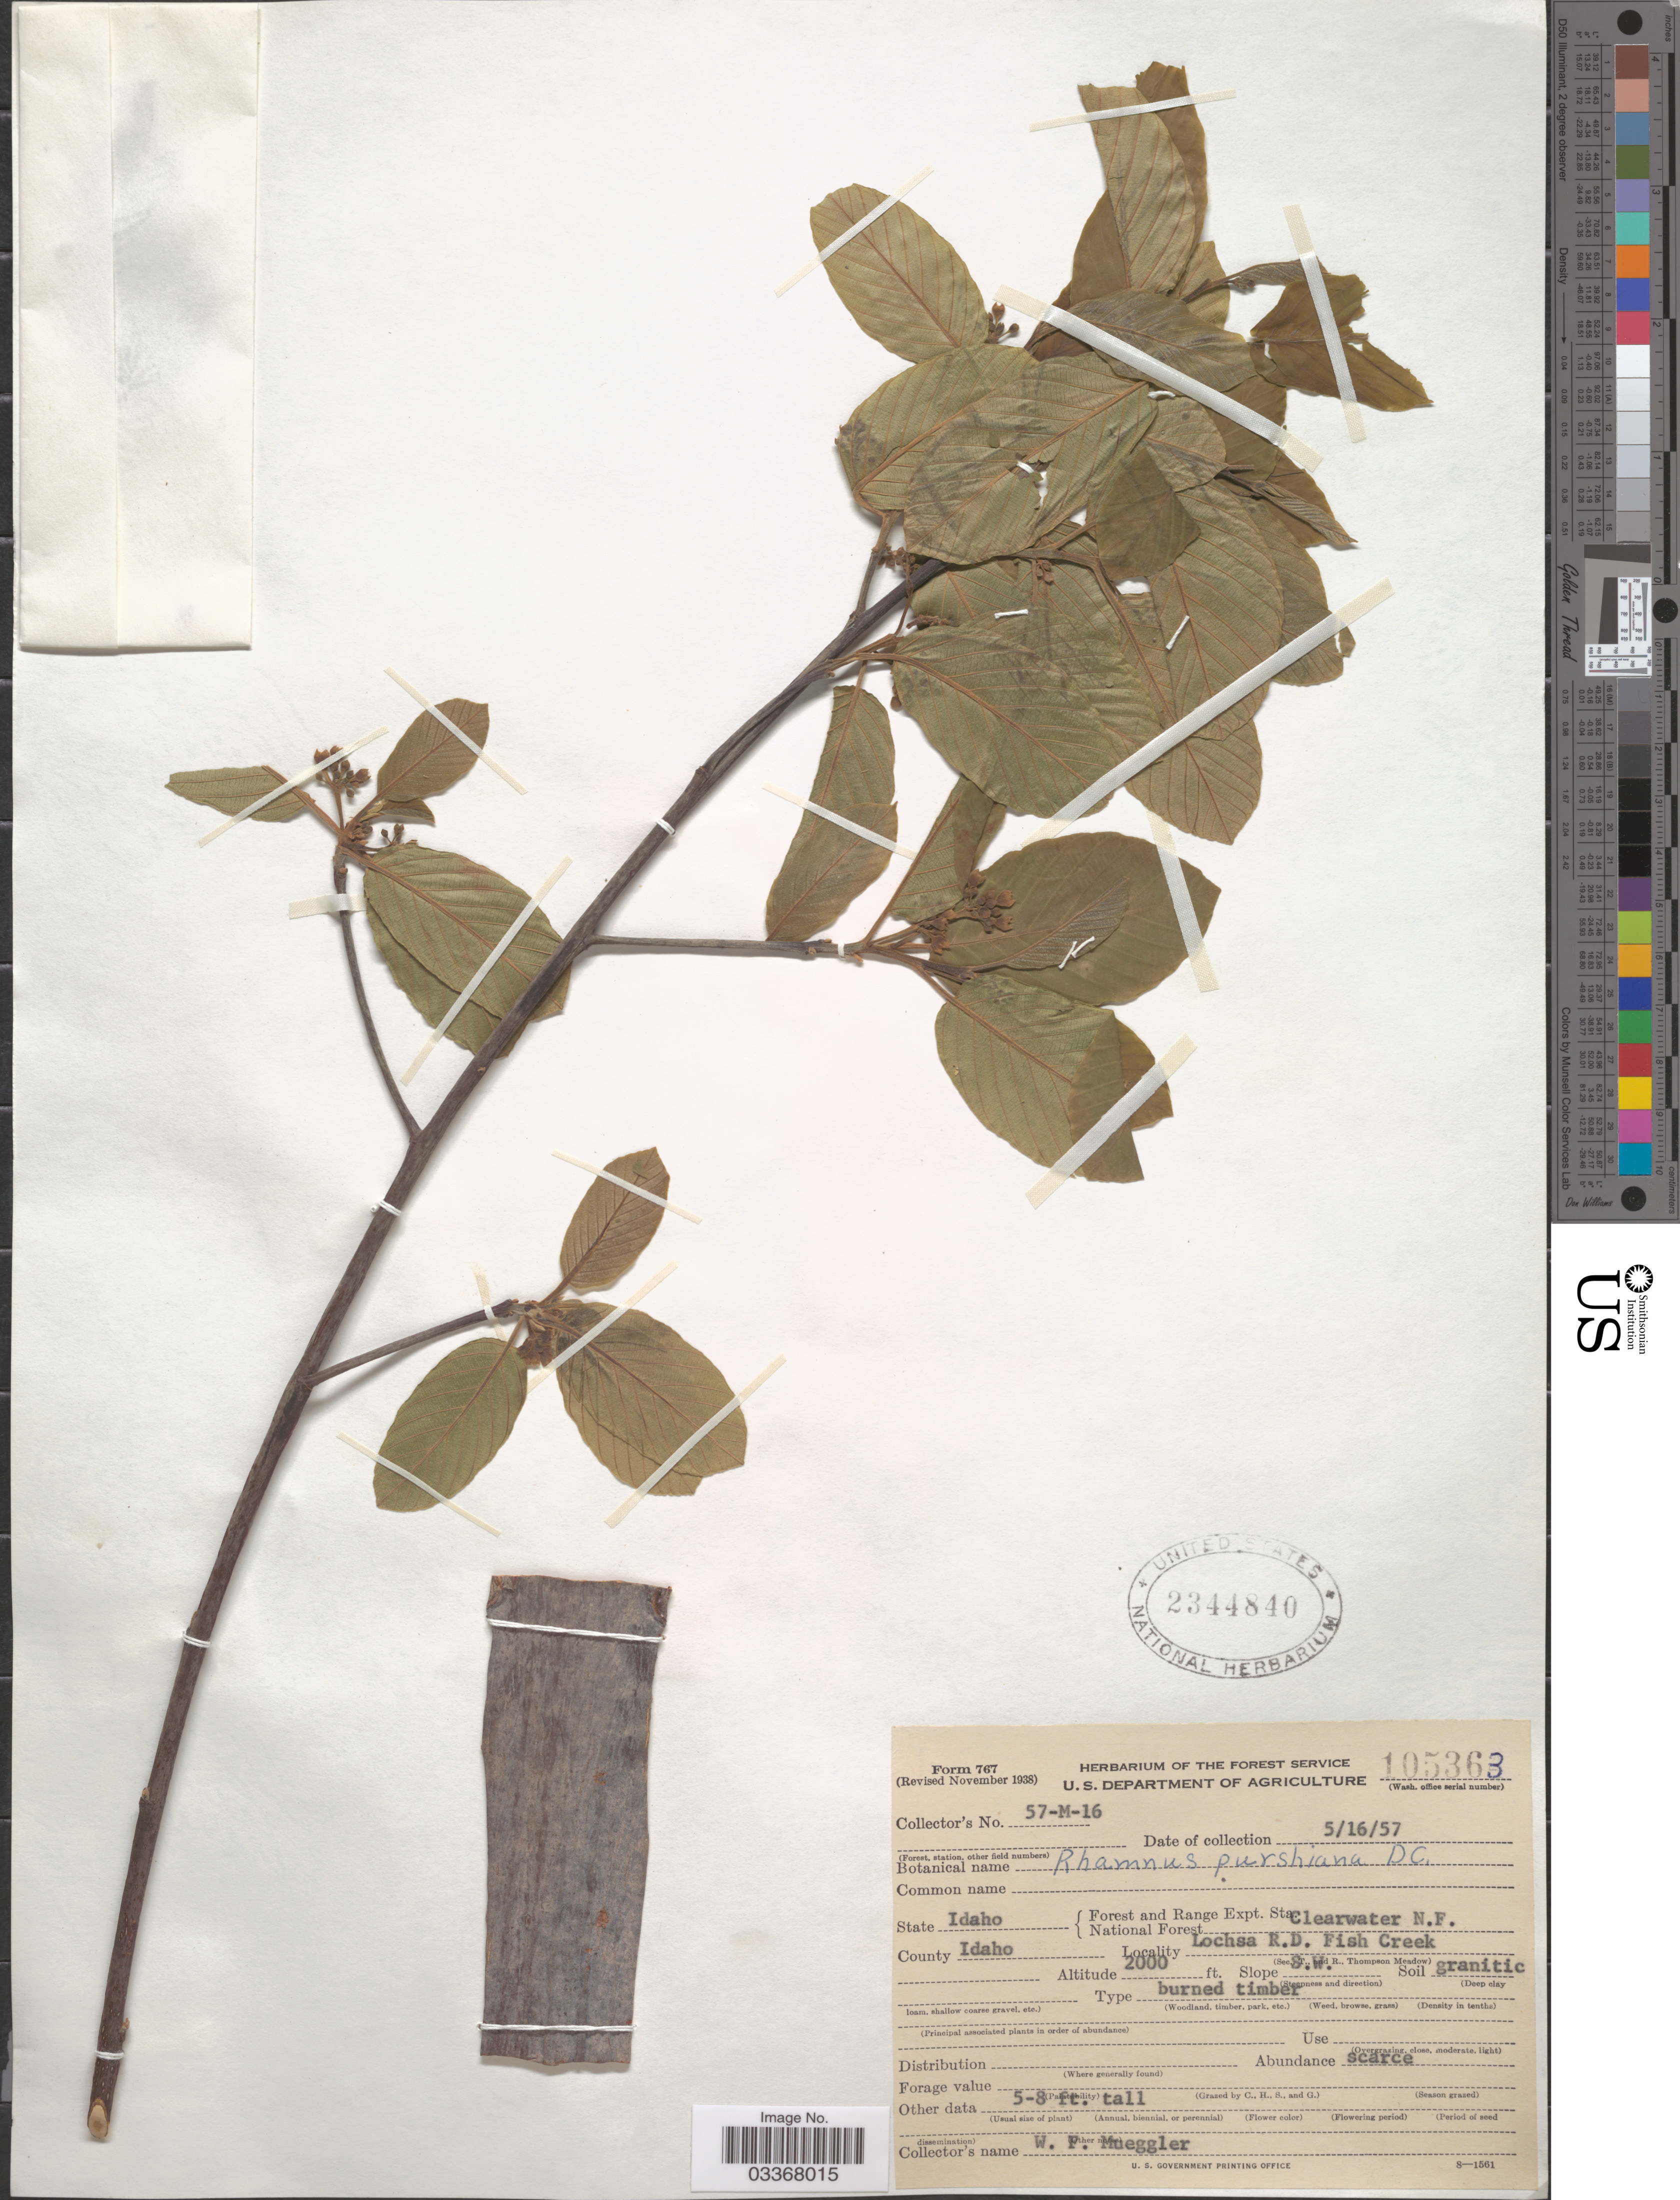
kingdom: Plantae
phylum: Tracheophyta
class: Magnoliopsida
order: Rosales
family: Rhamnaceae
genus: Frangula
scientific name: Frangula purshiana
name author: (DC.) A. Gray ex J.G. Cooper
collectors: W. Mueggler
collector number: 57-M-16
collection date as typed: Transcribed d/m/y: 16/5/57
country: United States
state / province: Idaho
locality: Clearwater N.F., Lochsa R.D. Fish Creek, County Idaho.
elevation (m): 610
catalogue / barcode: US 2344840